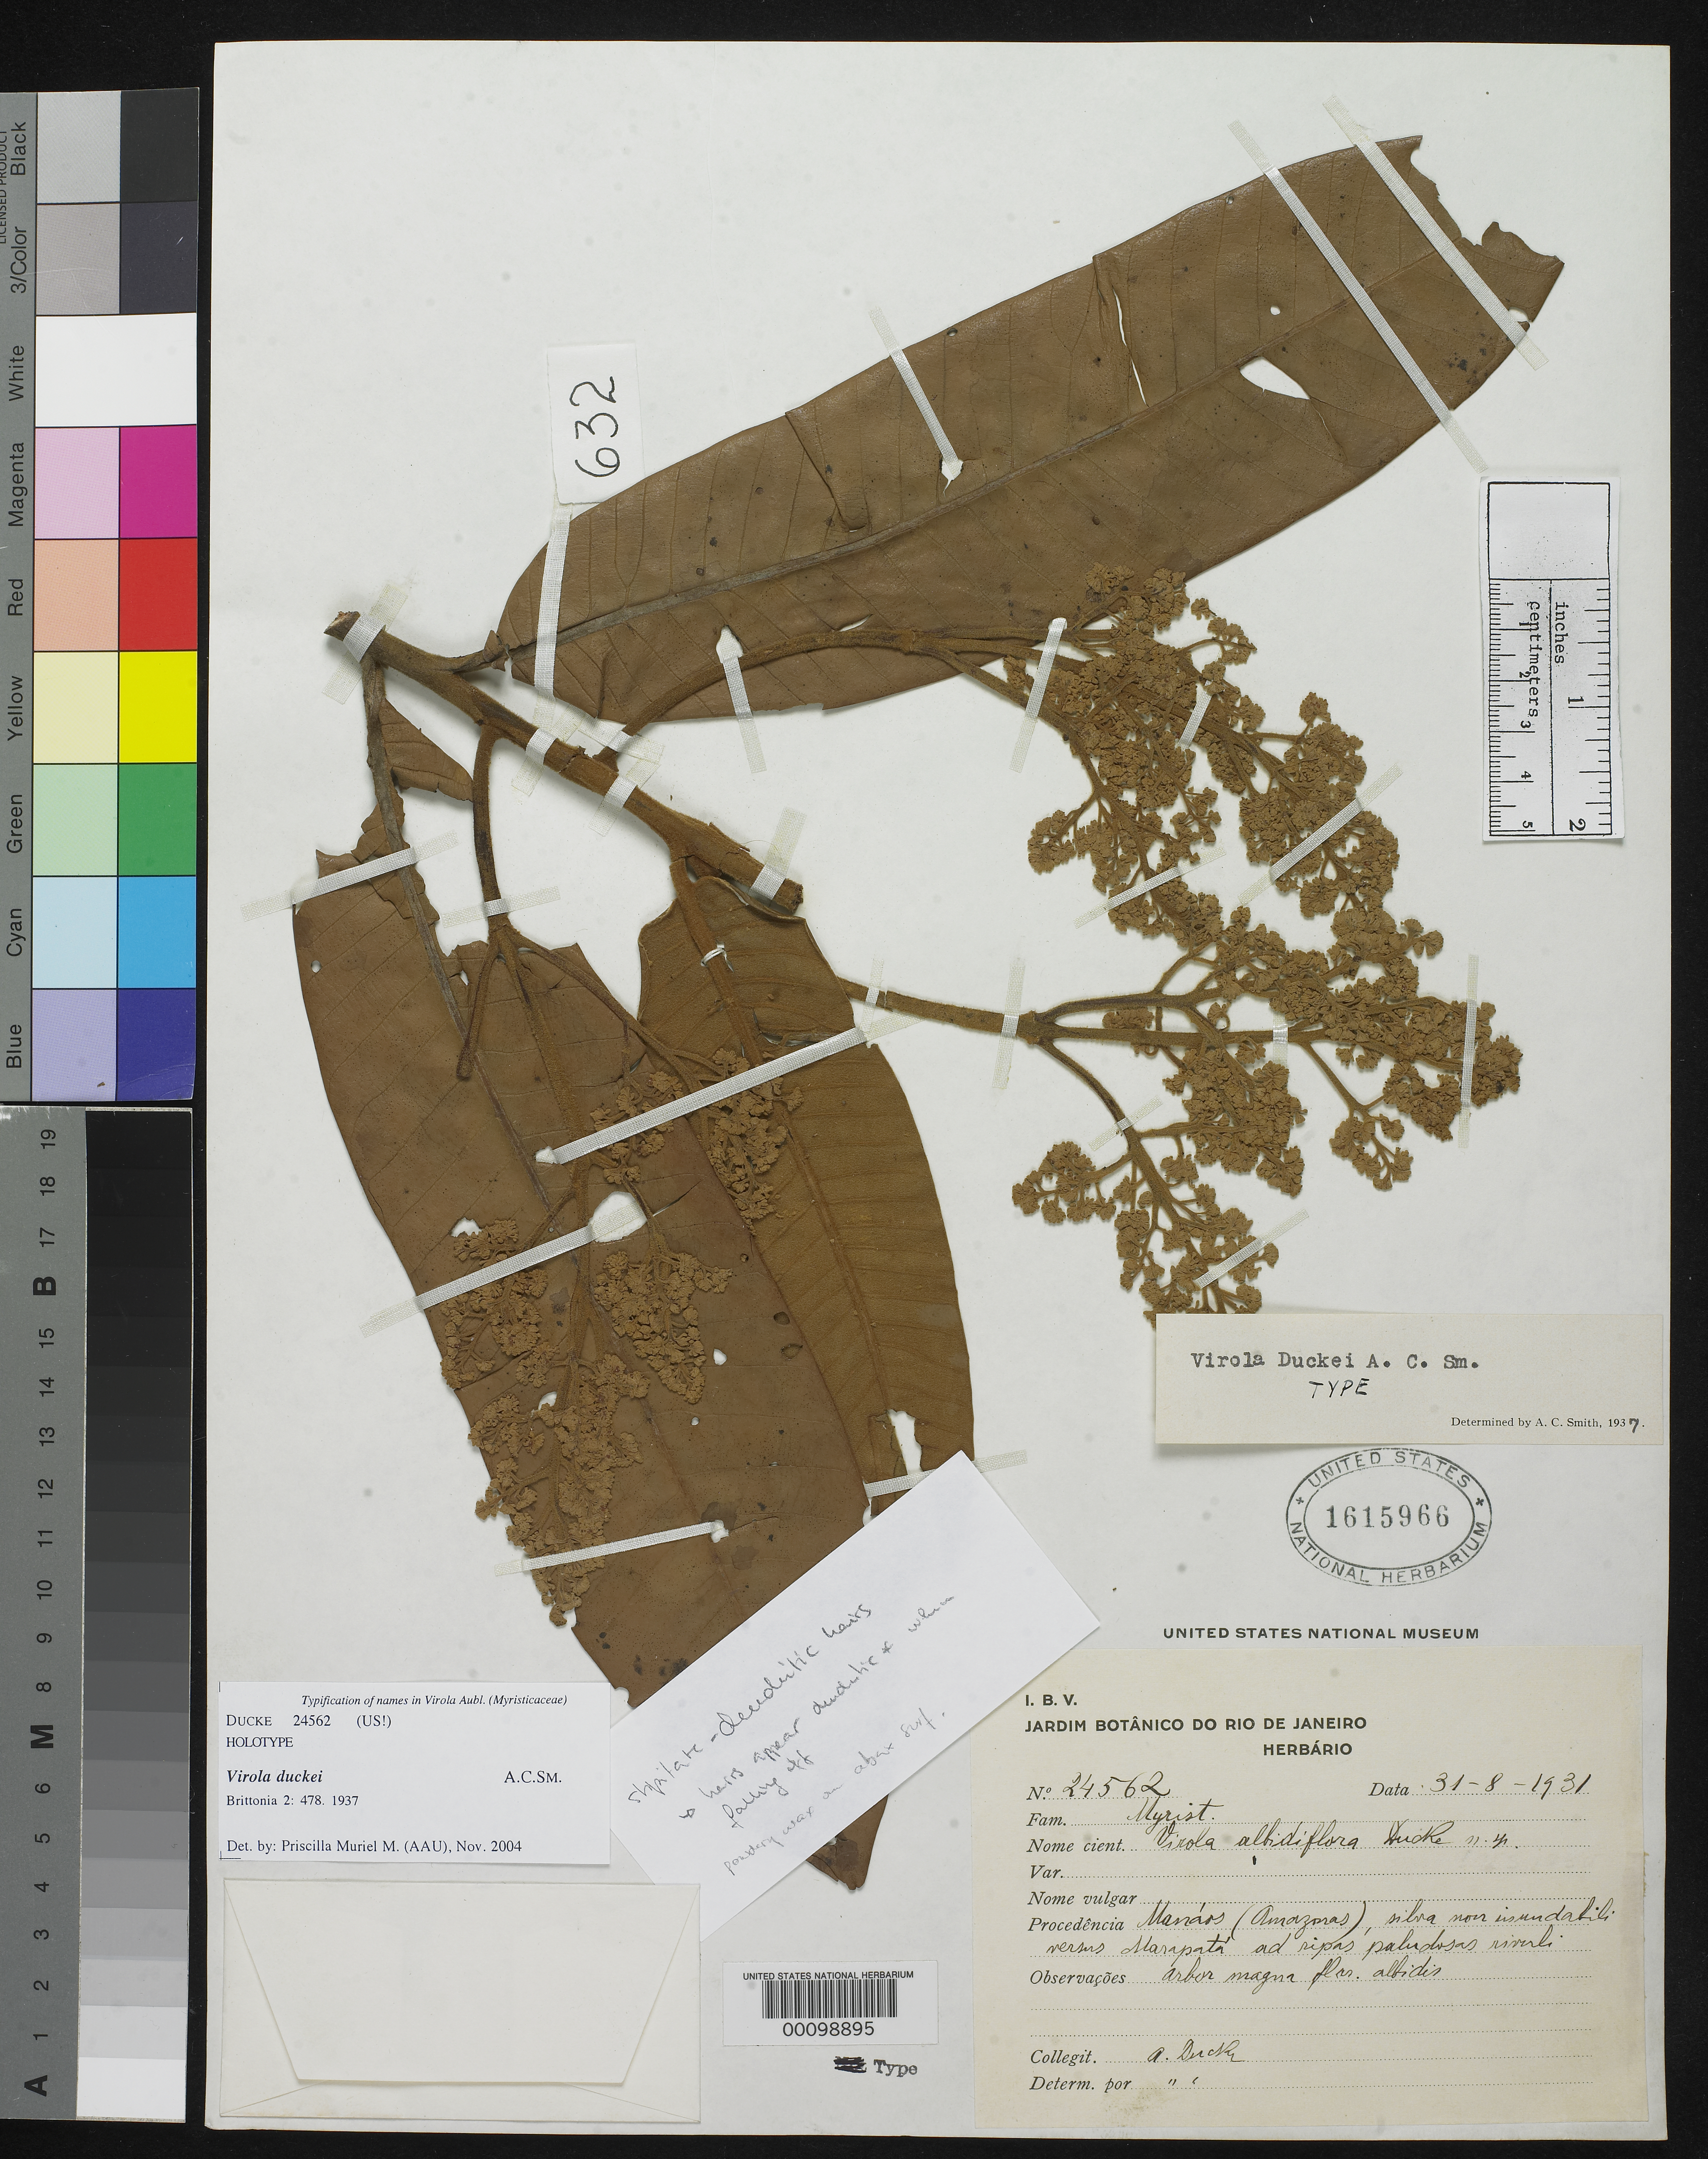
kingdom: Plantae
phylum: Tracheophyta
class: Magnoliopsida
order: Magnoliales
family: Myristicaceae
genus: Virola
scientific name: Virola duckei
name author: A.C. Sm.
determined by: Muriel M., P., AAU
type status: Holotype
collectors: A. Ducke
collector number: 24562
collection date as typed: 31 Aug 1931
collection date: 1931-08-31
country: Brazil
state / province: Amazonas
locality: Manaus.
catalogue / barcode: US 1615966